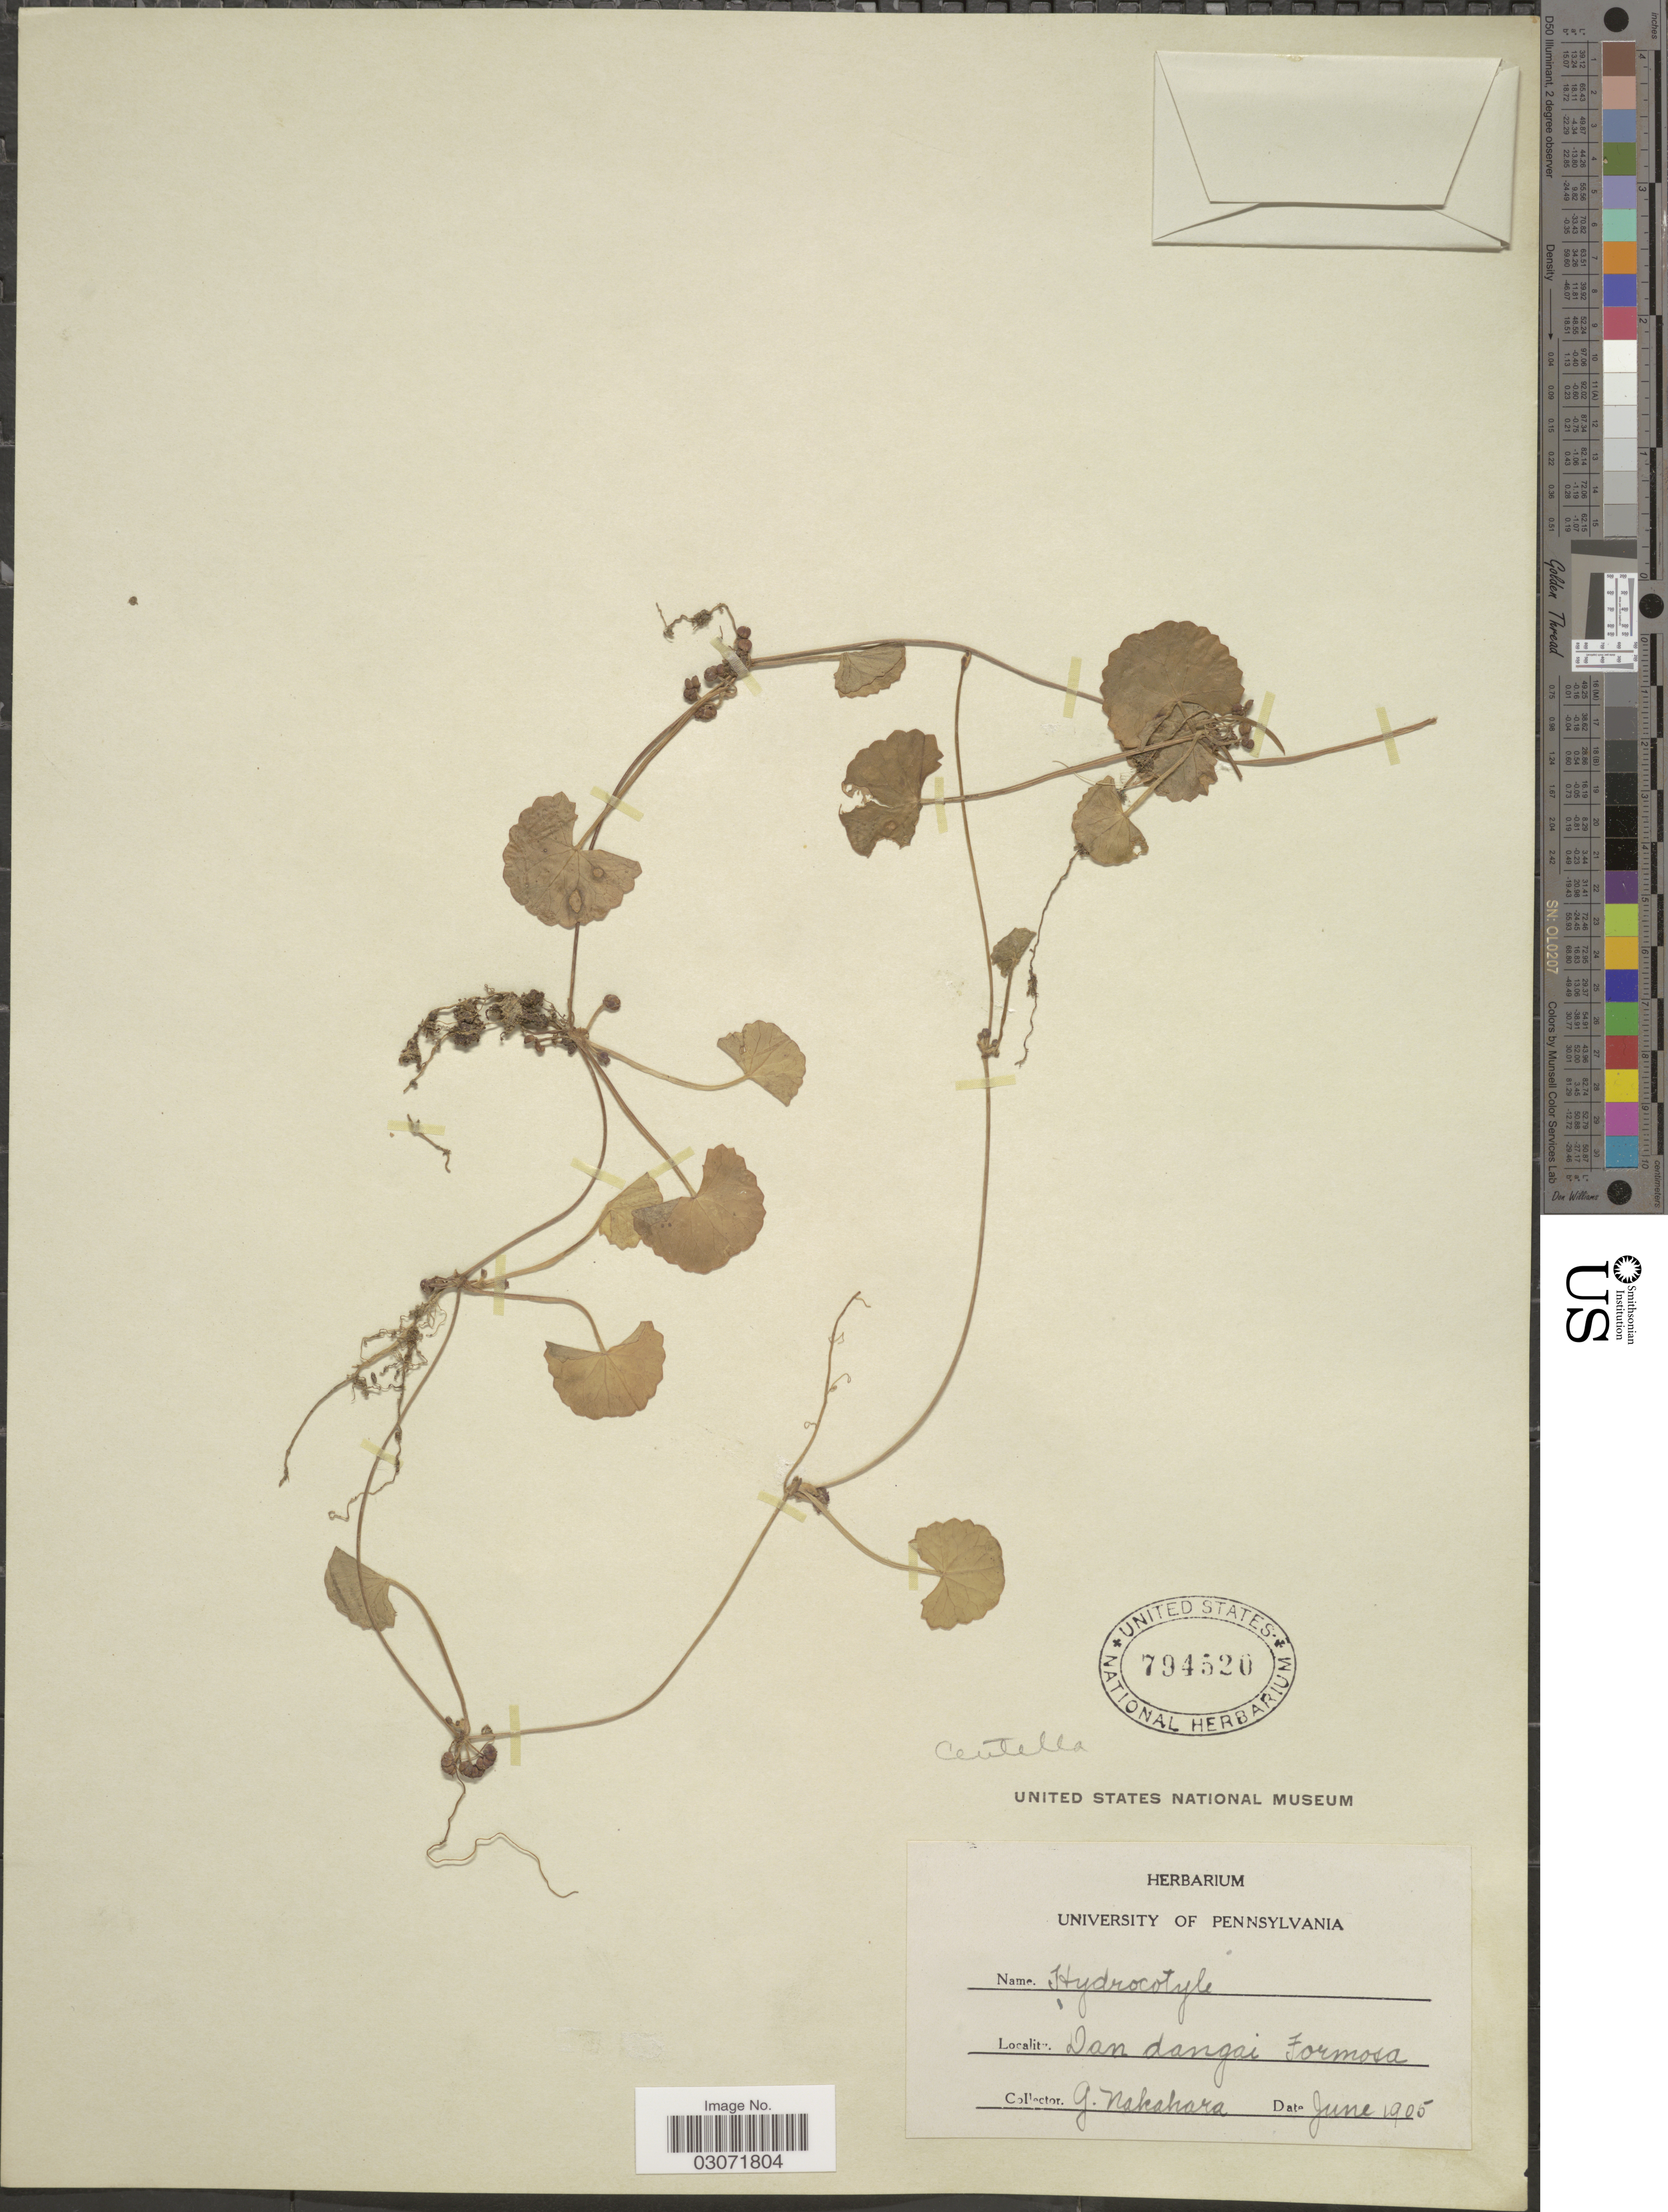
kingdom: Plantae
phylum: Tracheophyta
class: Magnoliopsida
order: Apiales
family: Apiaceae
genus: Centella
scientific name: Centella asiatica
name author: (L.) Urb.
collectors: G. Nakahara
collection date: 1905-06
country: Taiwan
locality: Dan dangai, Formosa.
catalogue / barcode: US 794520